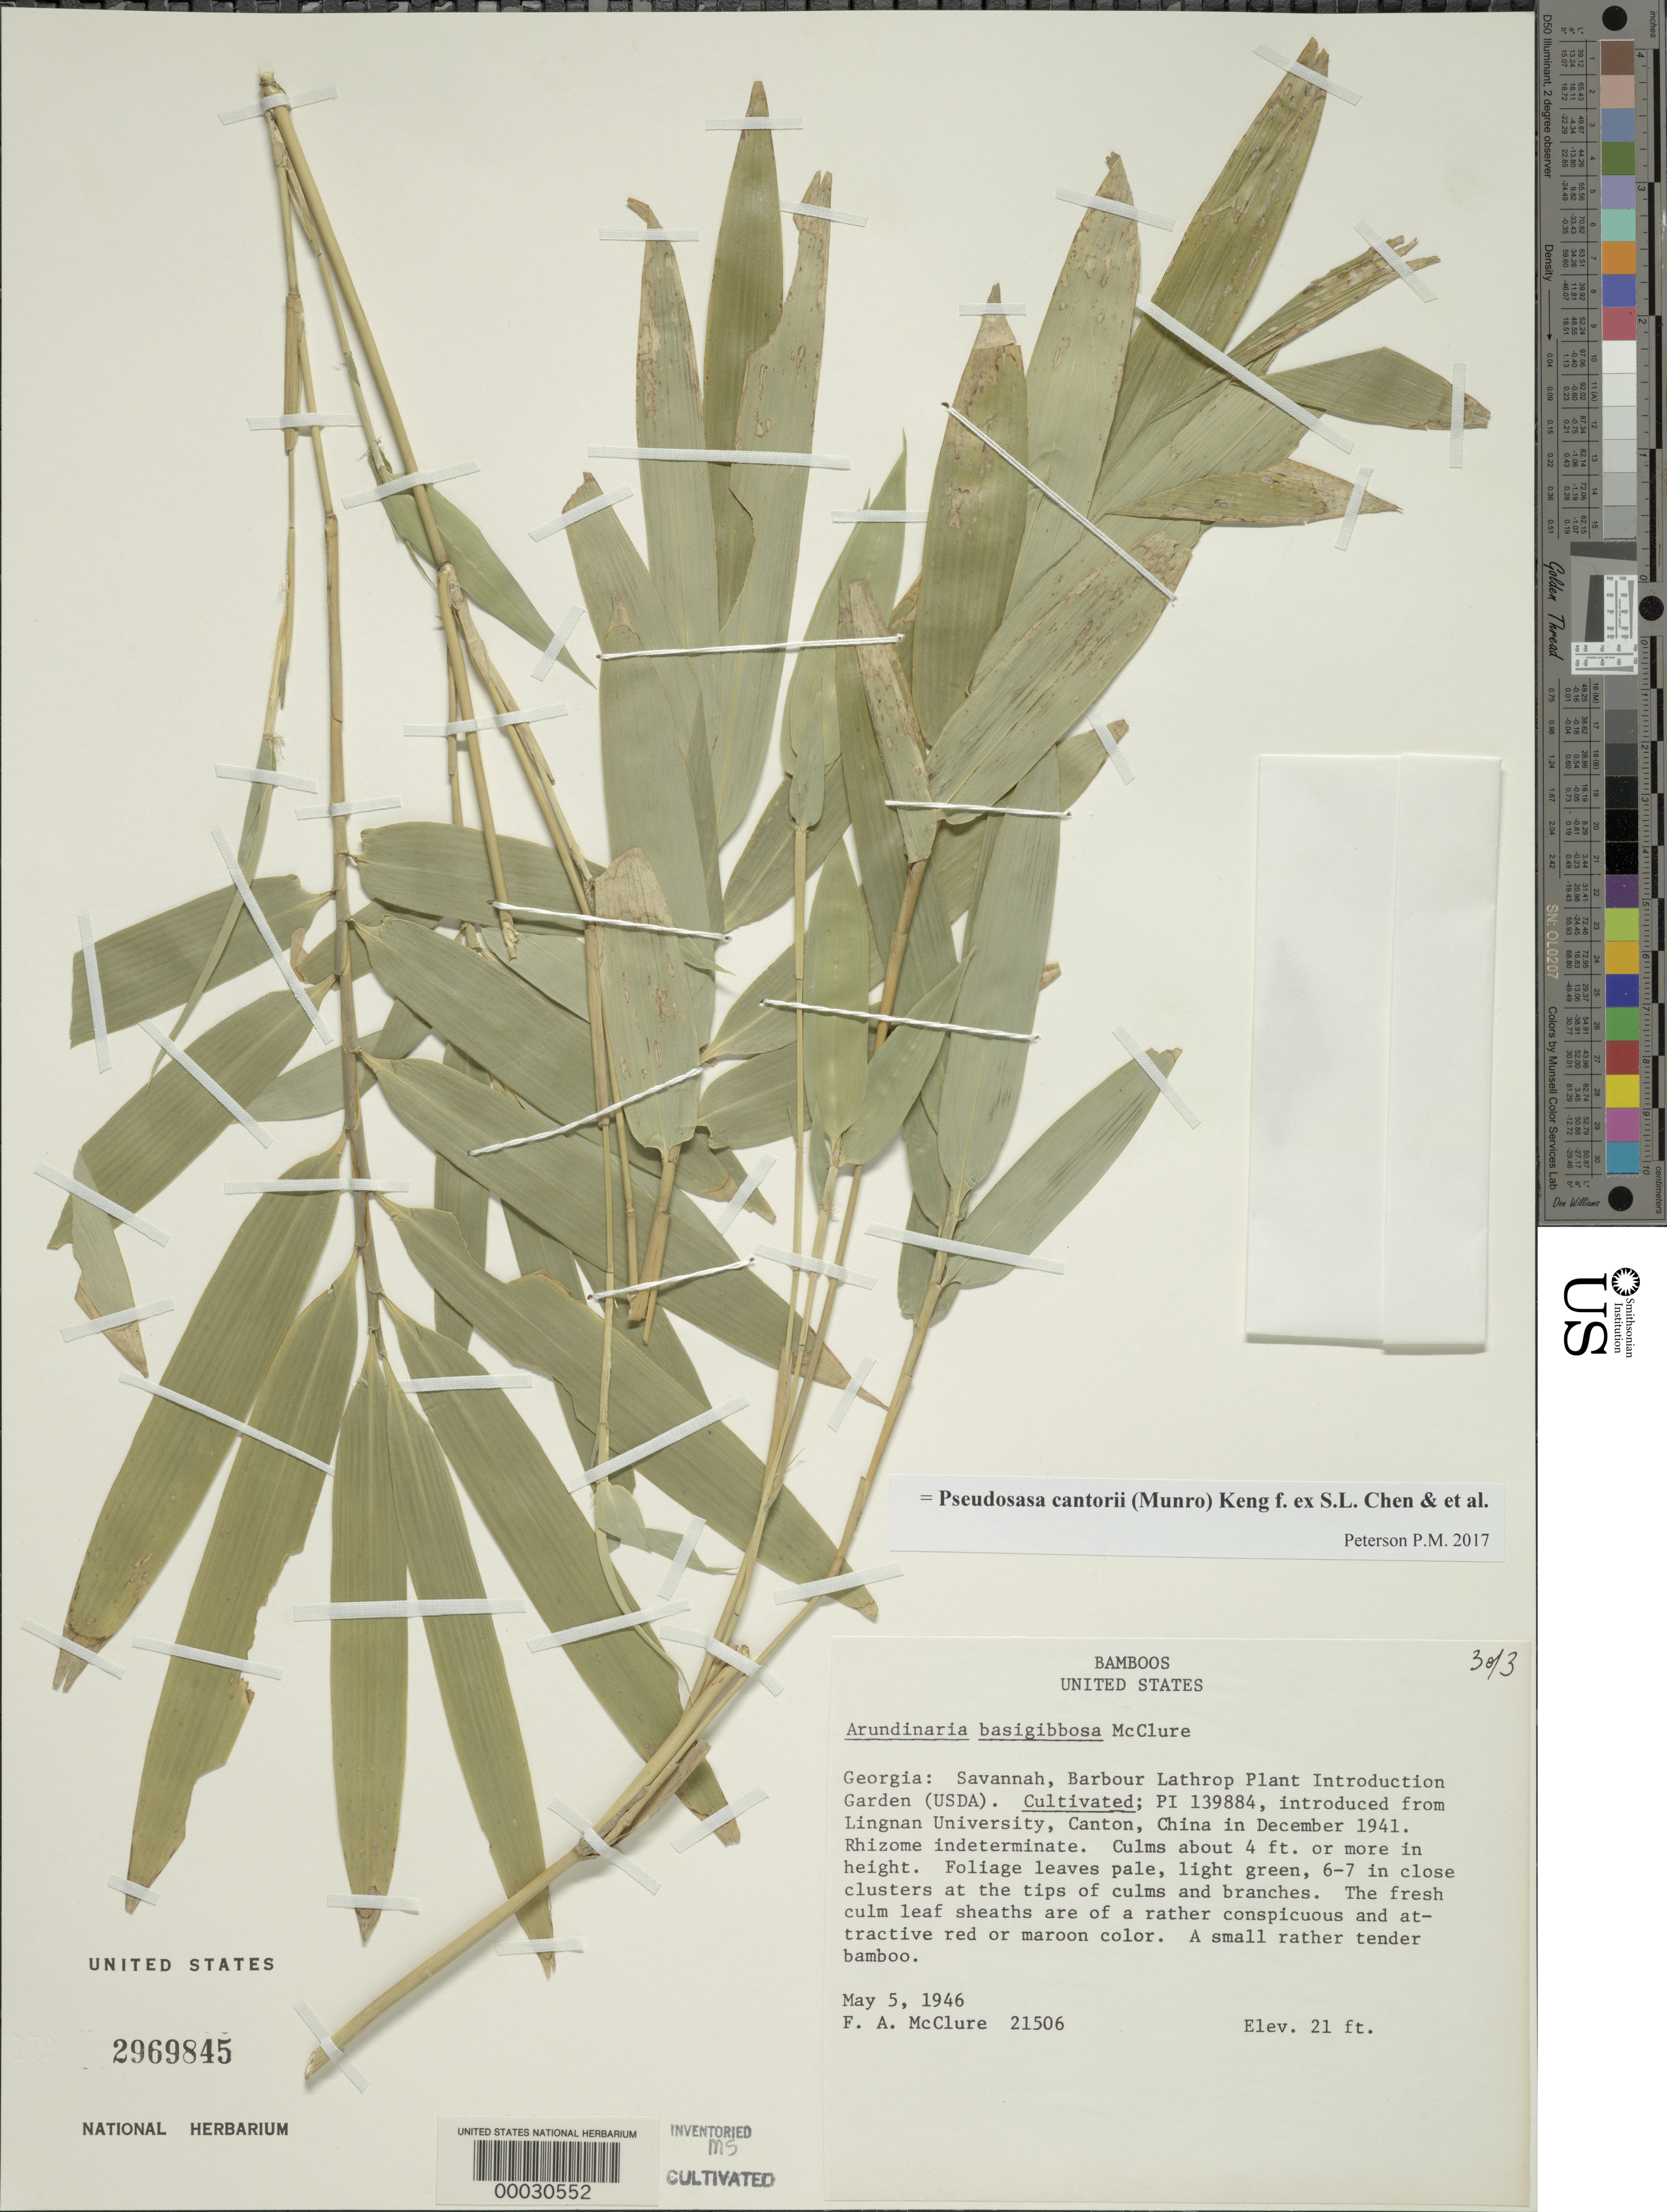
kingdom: Plantae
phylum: Tracheophyta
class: Liliopsida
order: Poales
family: Poaceae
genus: Pseudosasa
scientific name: Pseudosasa cantorii (Munro) Keng f. ex S.L. Chen et al.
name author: (Munro) Keng f. ex S.L. Chen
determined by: Poaceae Reorganization Project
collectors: F. A. McClure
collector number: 21506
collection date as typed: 05 May 1946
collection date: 1946-05-05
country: United States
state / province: Georgia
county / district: Chatham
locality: Barbour lathrop plant introduction garden-savannah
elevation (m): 6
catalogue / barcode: US 2969845